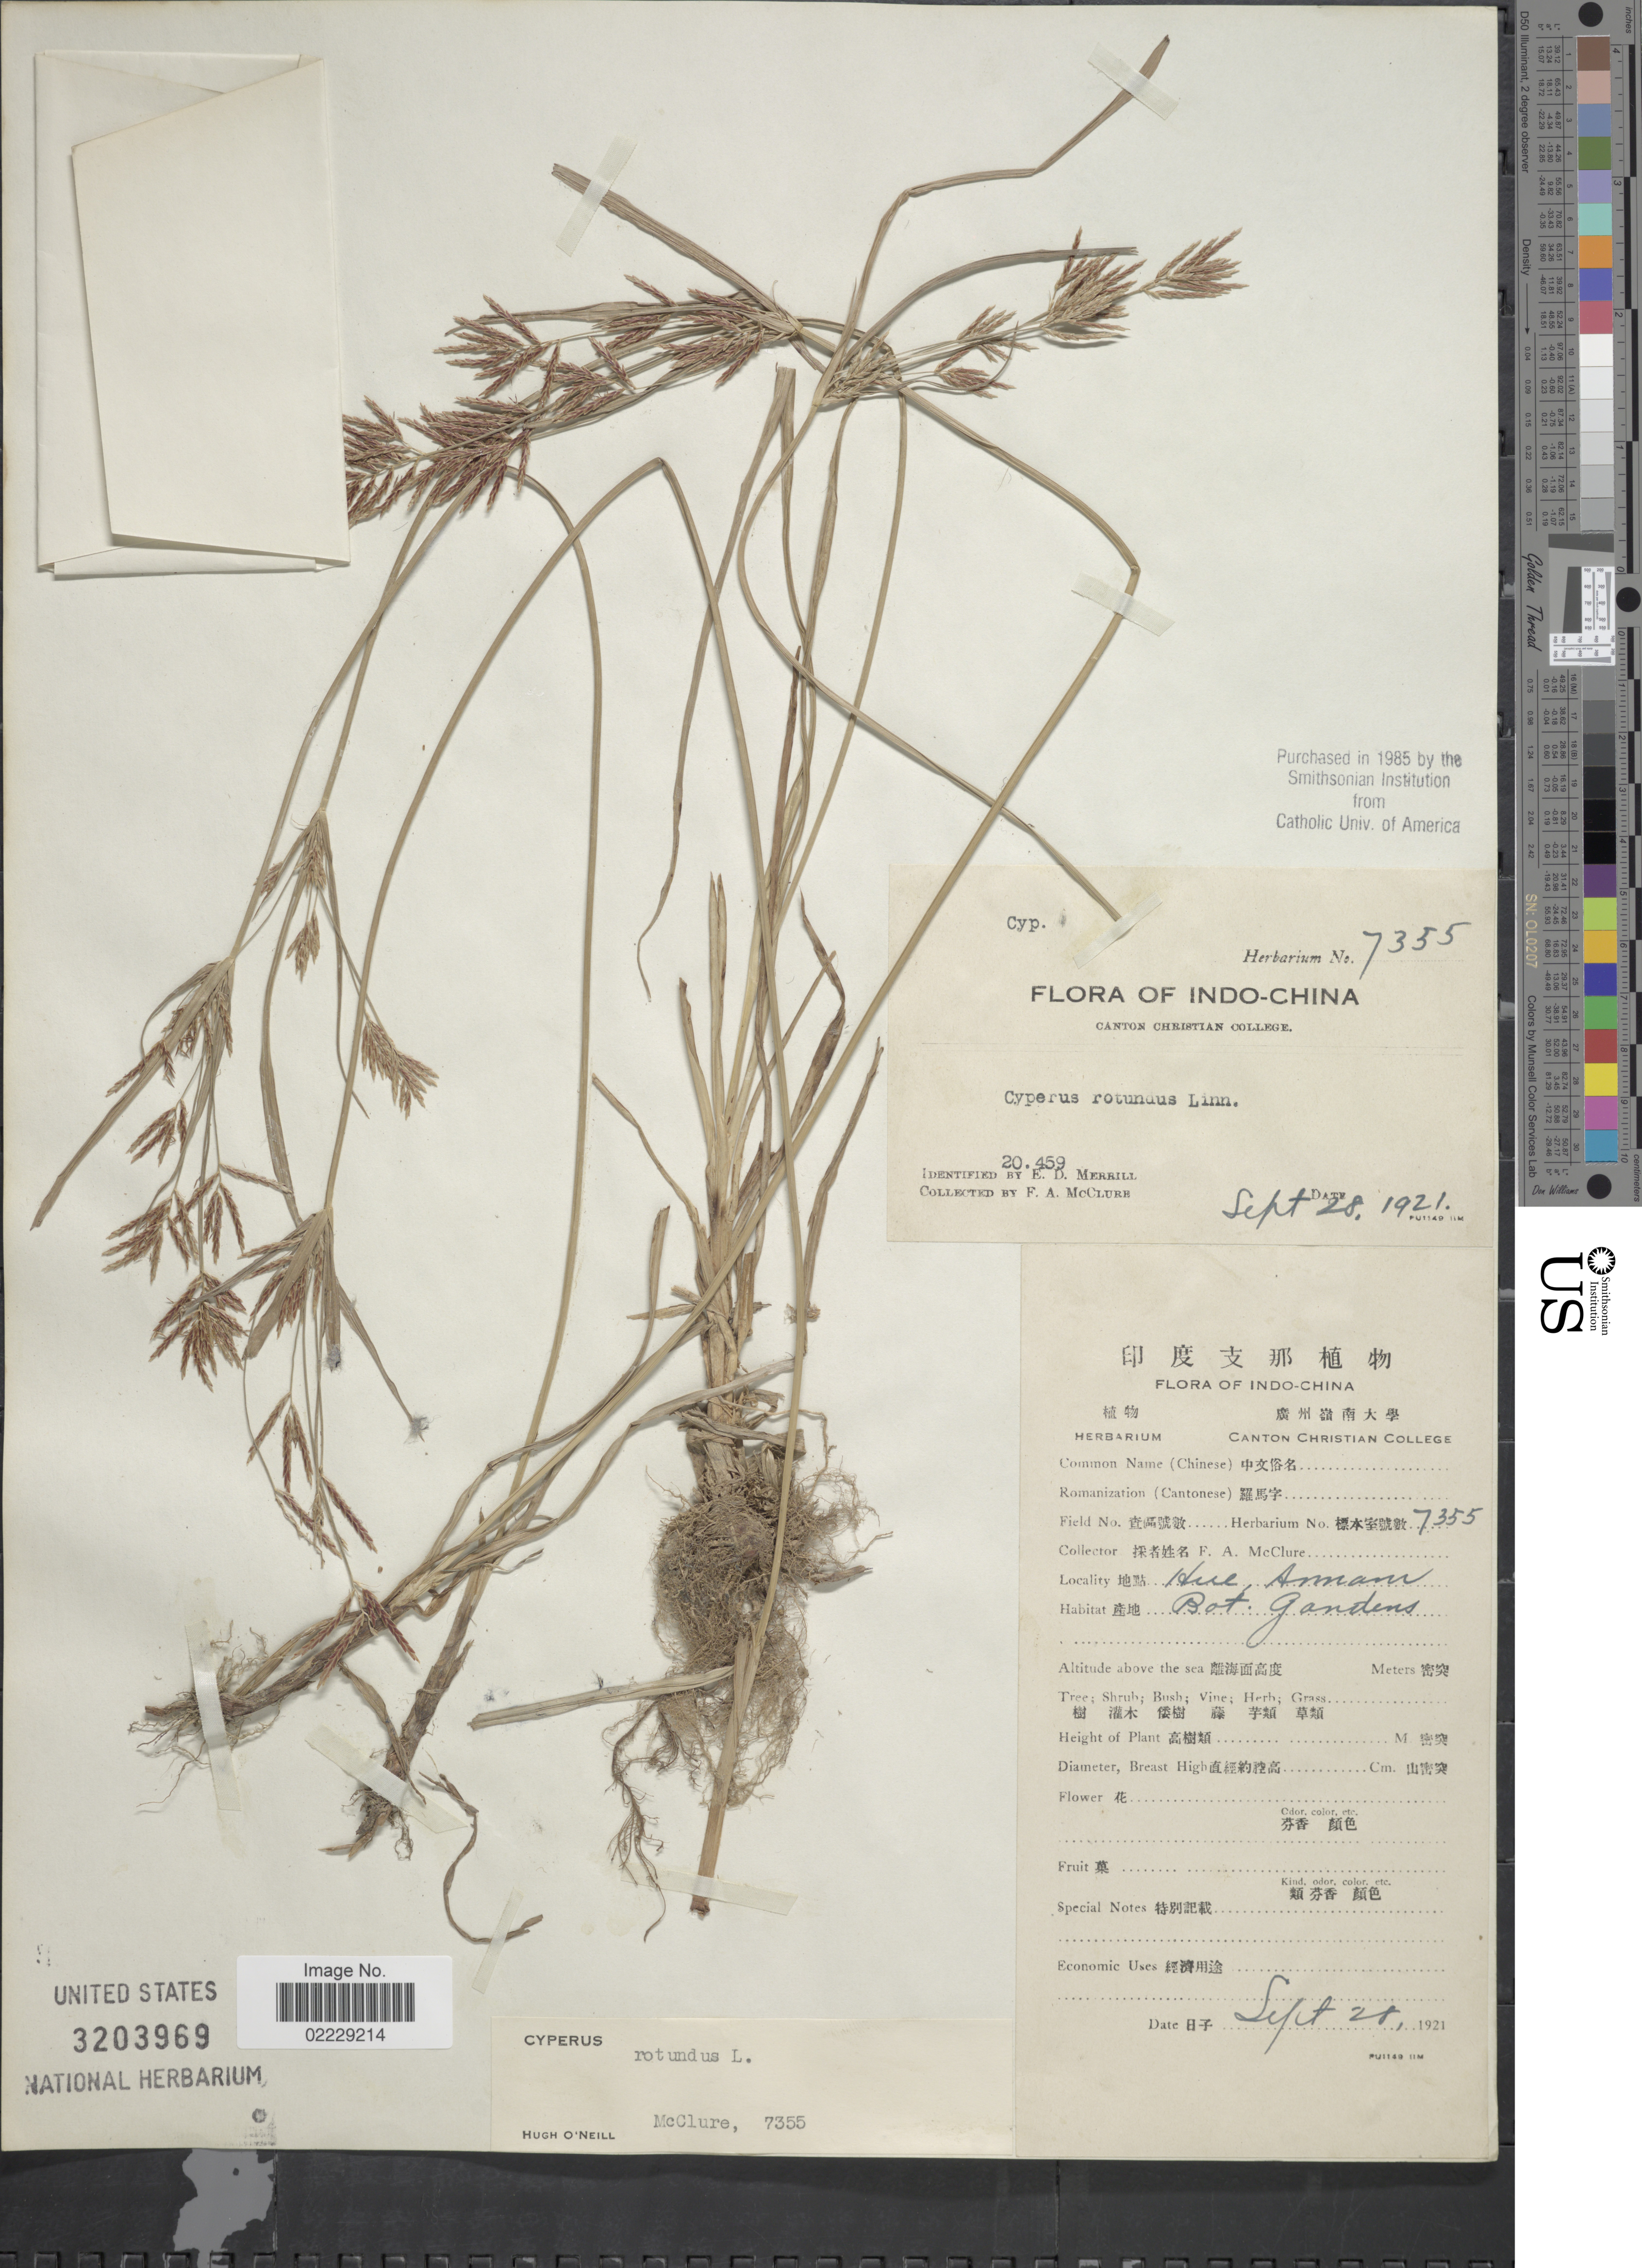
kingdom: Plantae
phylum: Tracheophyta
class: Liliopsida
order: Poales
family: Cyperaceae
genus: Cyperus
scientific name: Cyperus rotundus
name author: L.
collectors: F. A. McClure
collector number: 7355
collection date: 1921-09-28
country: Vietnam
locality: Indo-China, Hue, Annam, Bot. Gardens.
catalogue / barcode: US 3203969